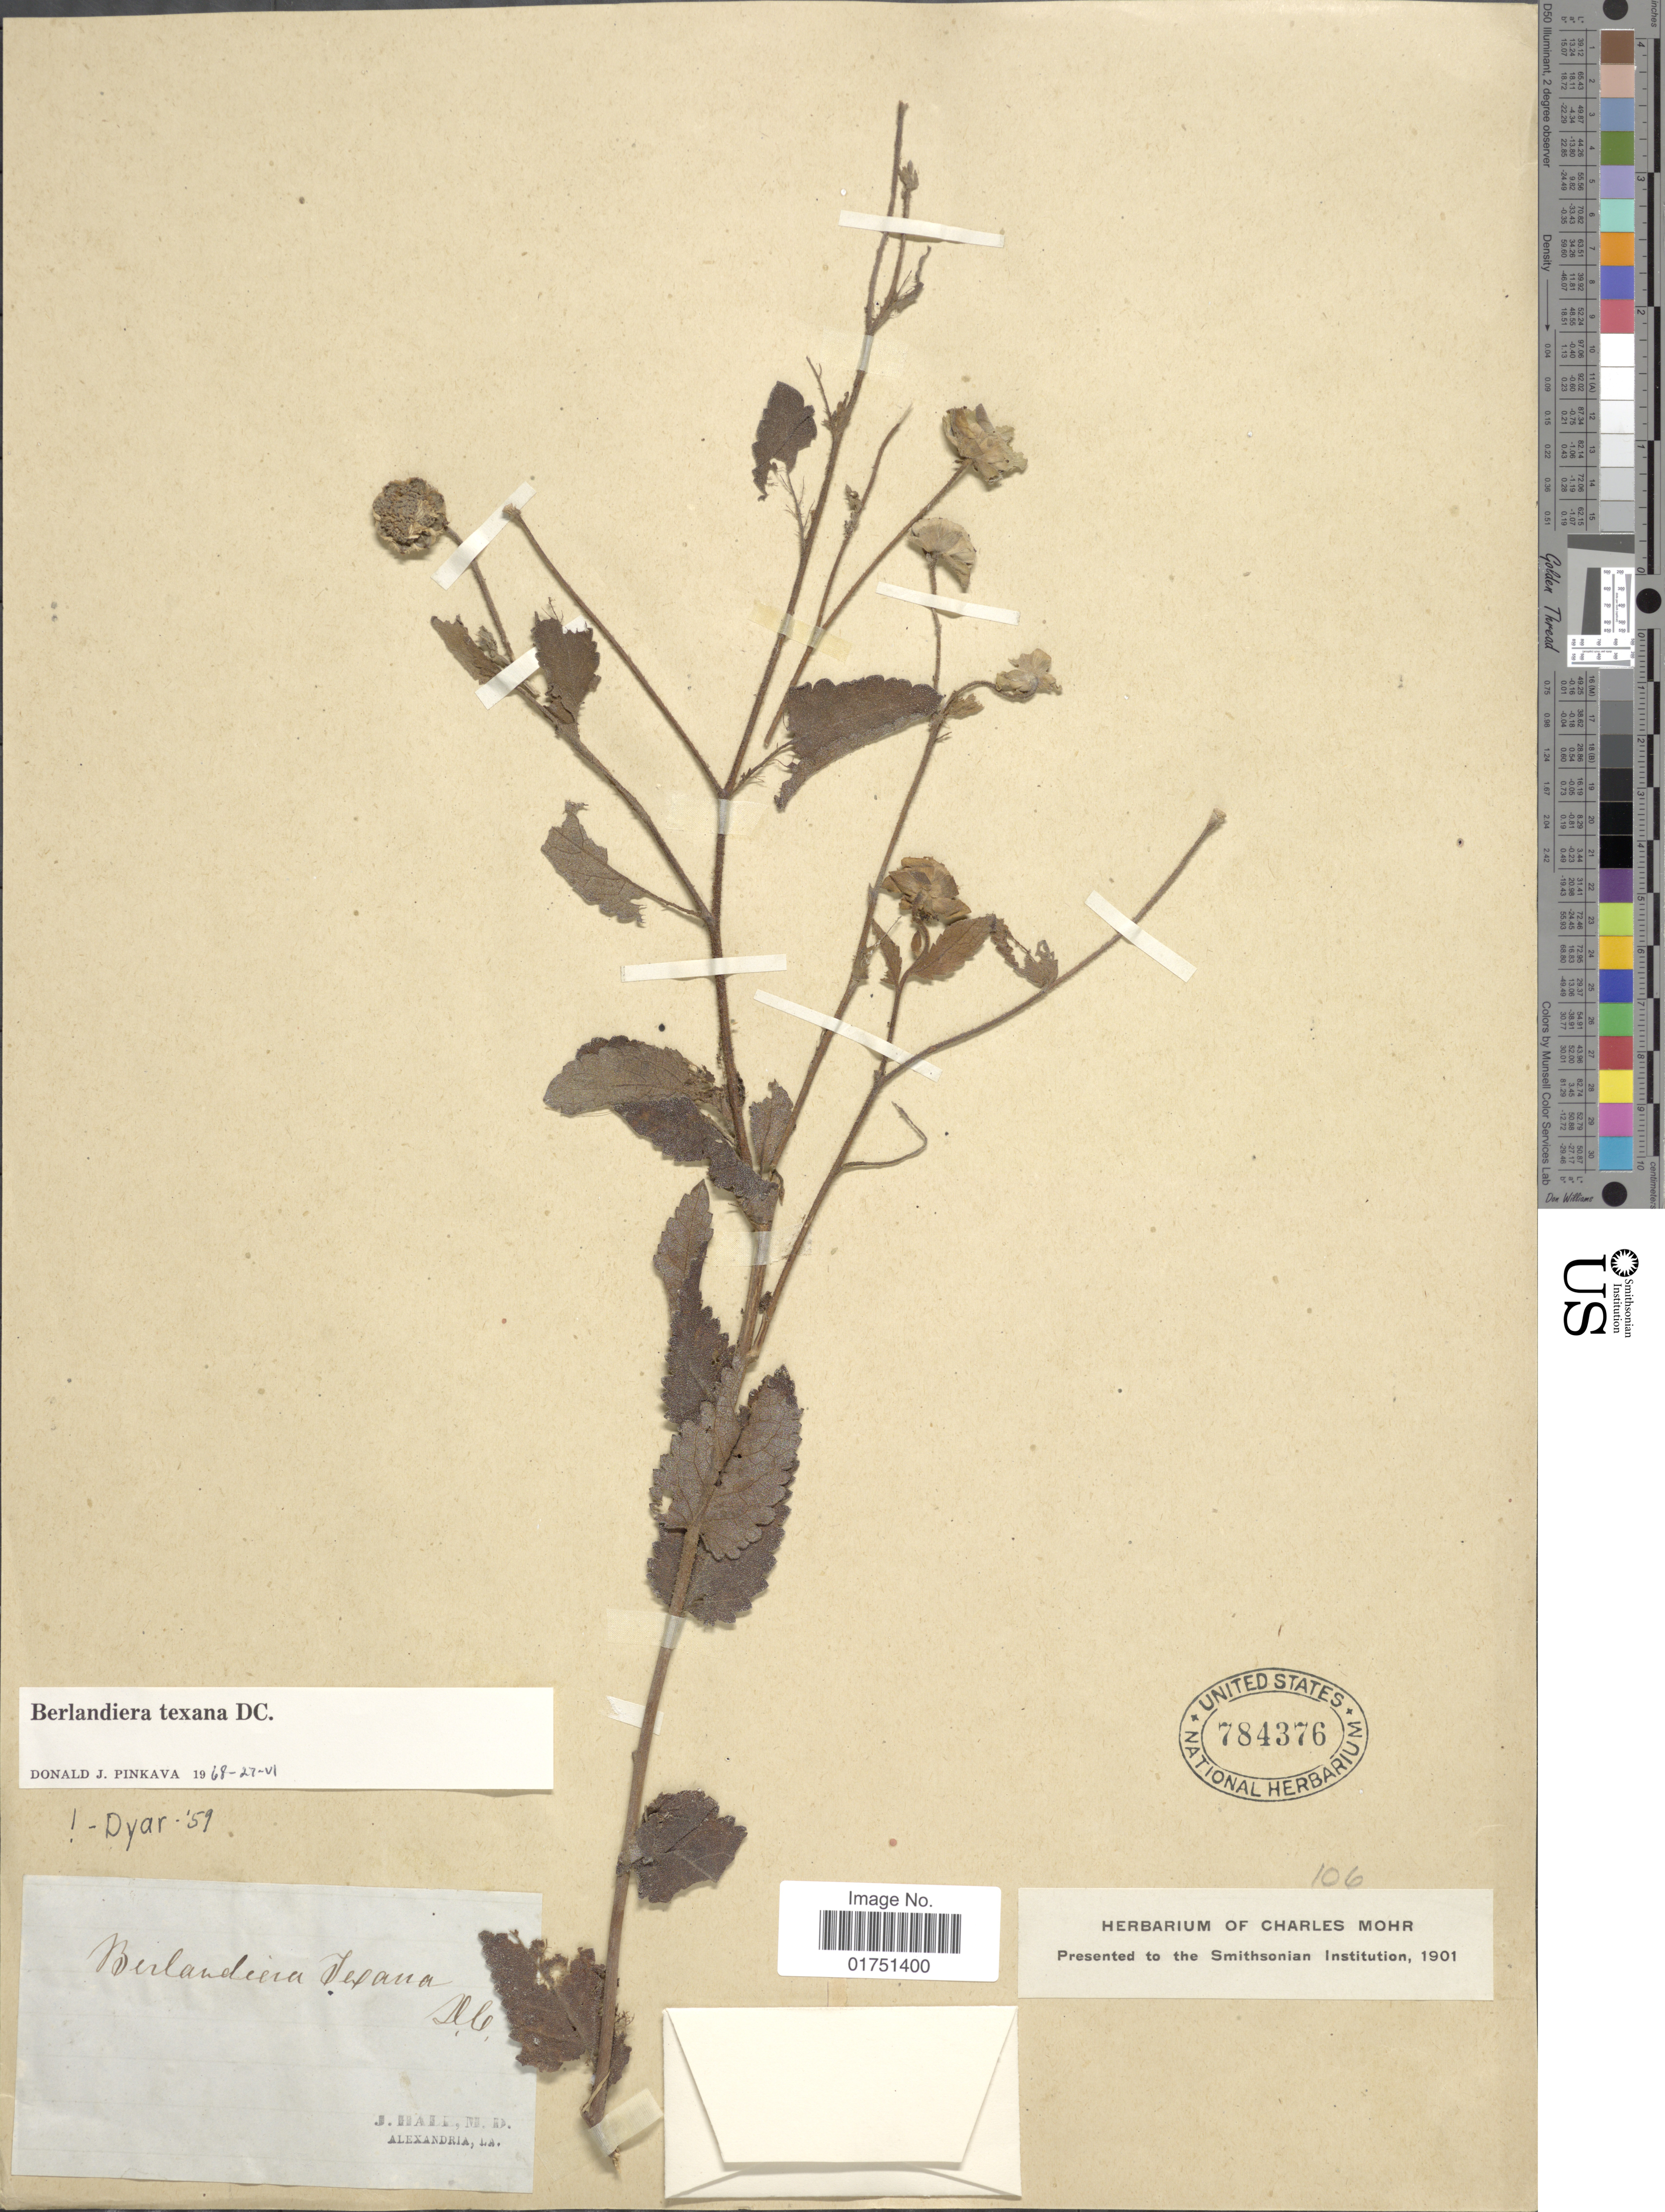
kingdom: Plantae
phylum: Tracheophyta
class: Magnoliopsida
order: Asterales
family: Asteraceae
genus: Berlandiera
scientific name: Berlandiera texana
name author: DC.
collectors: J. Hall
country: United States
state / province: Louisiana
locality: Alexandria, La.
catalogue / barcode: US 784376